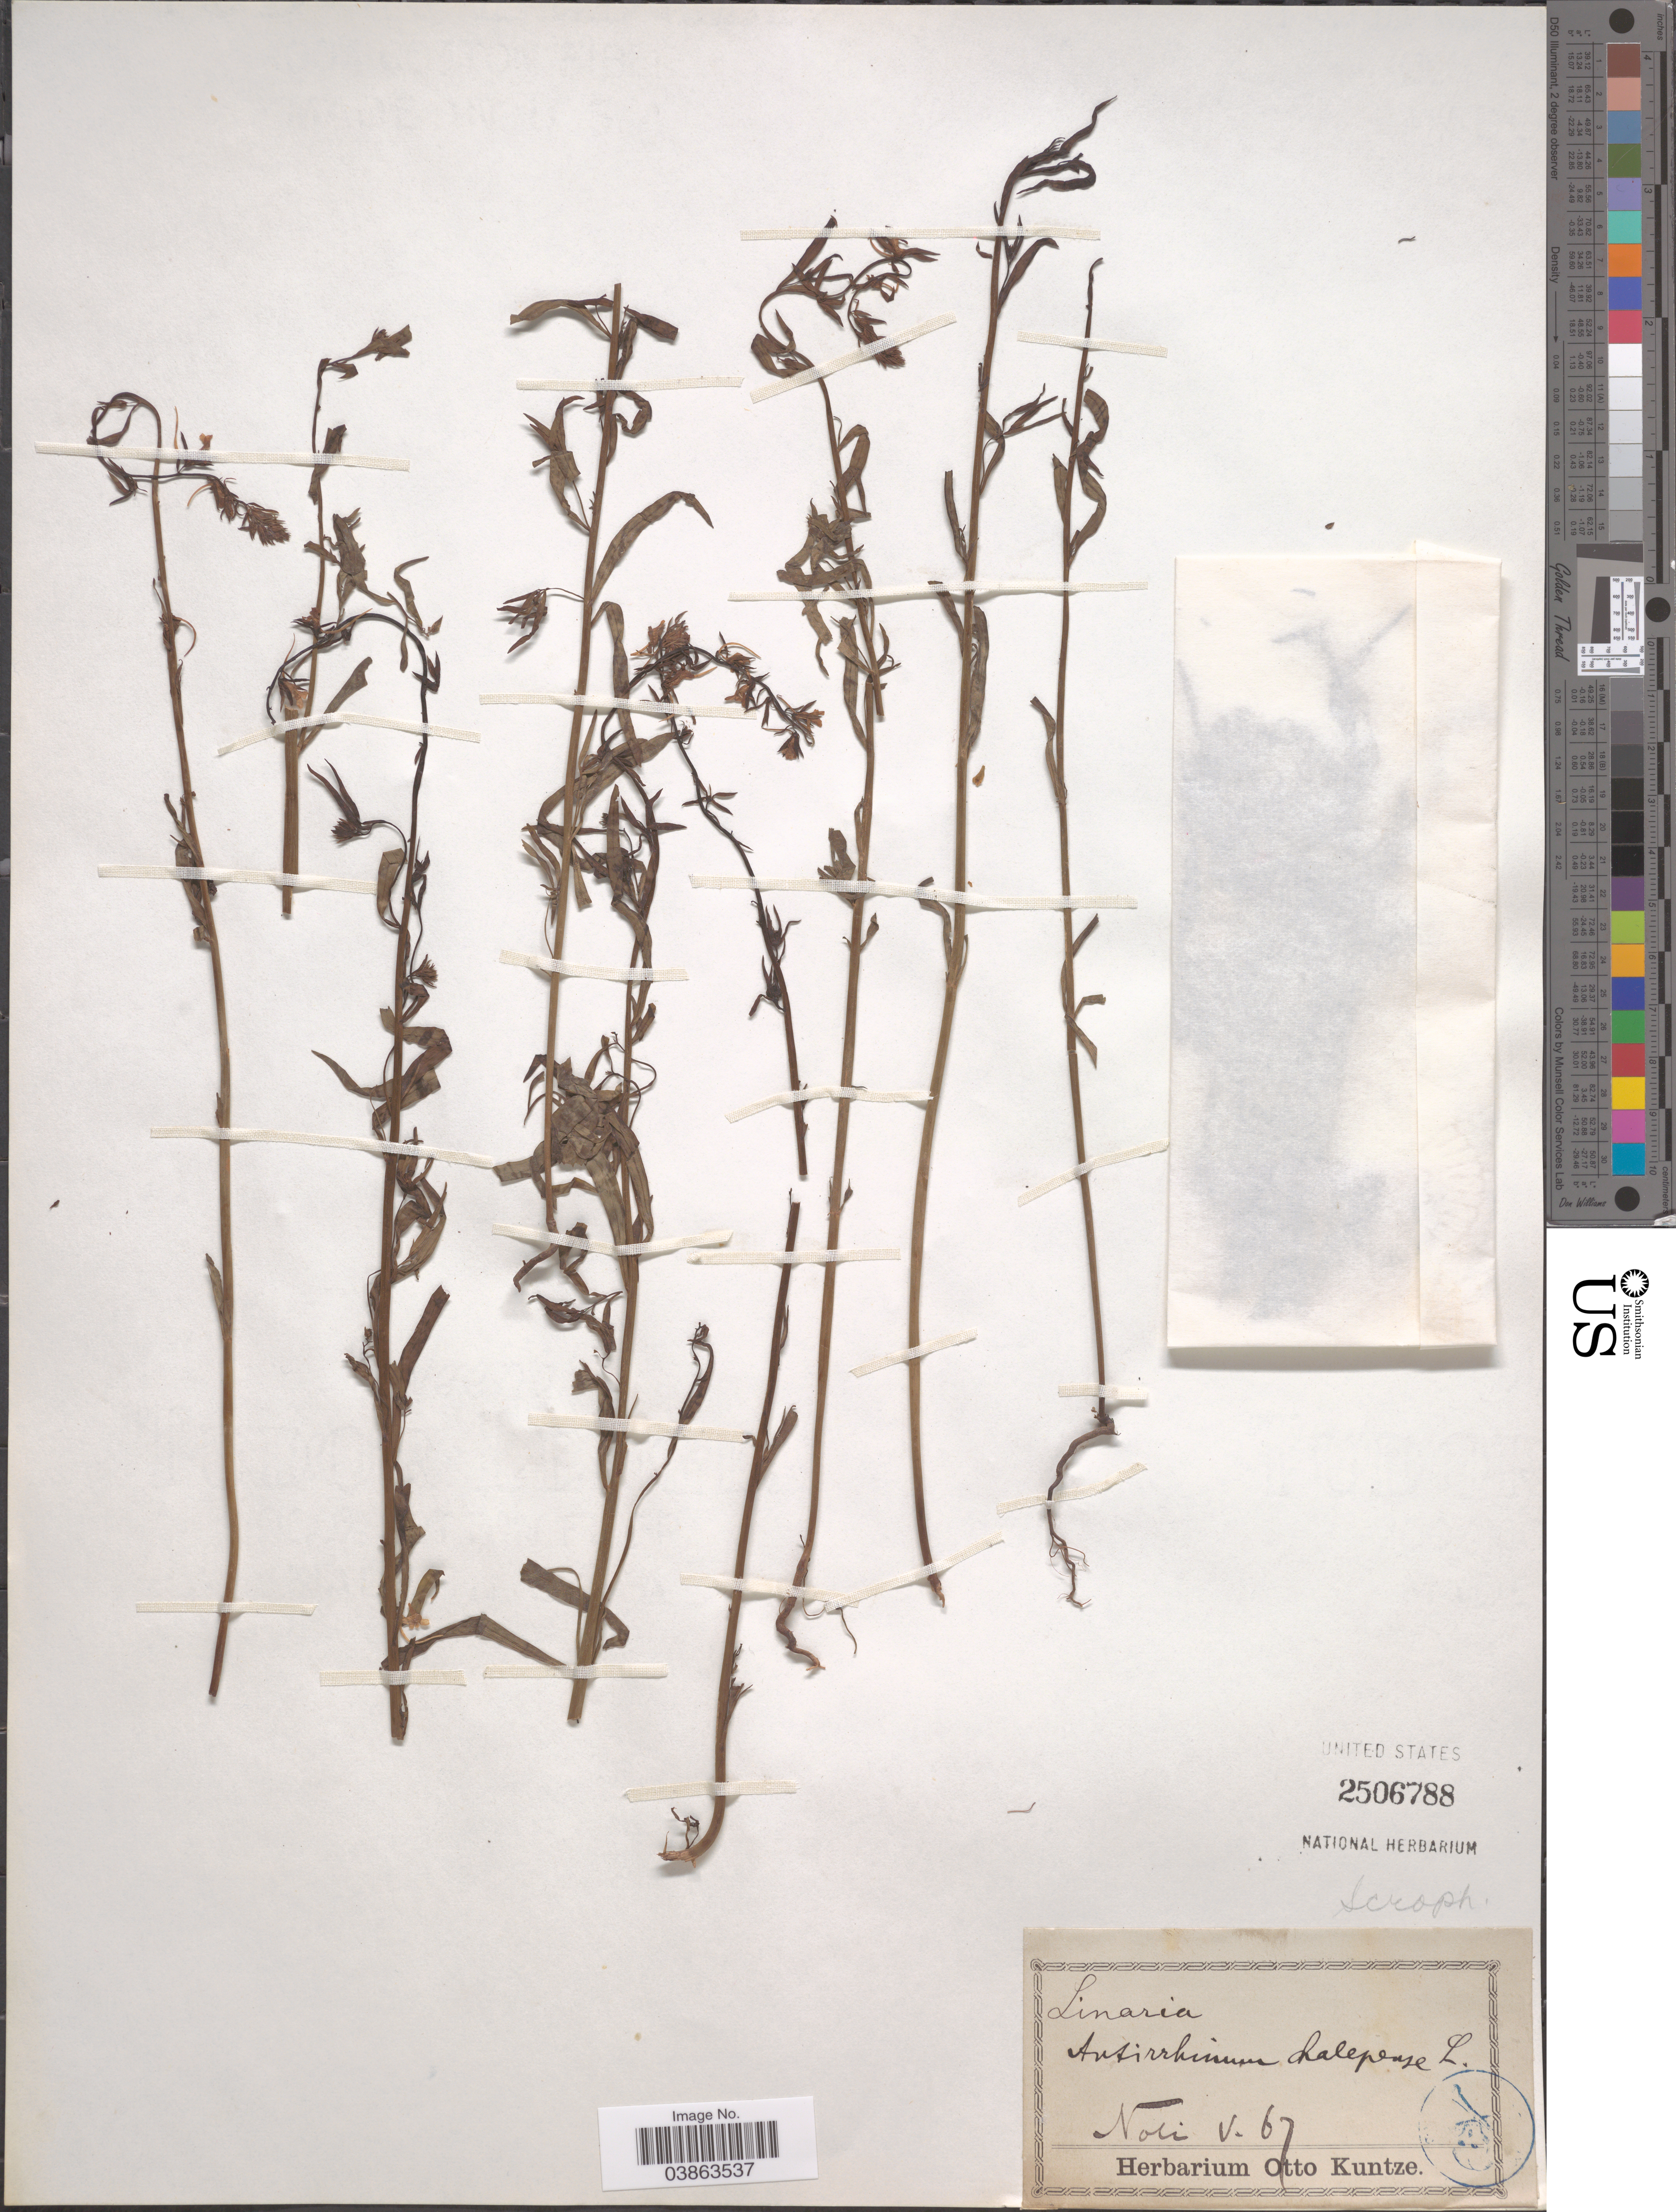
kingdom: Plantae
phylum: Tracheophyta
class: Magnoliopsida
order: Lamiales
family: Plantaginaceae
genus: Linaria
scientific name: Linaria sp.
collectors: ex herb. Otto Kuntze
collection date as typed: Transcribed d/m/y: /5/67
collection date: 1867-05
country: Italy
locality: Noli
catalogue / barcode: US 2506788